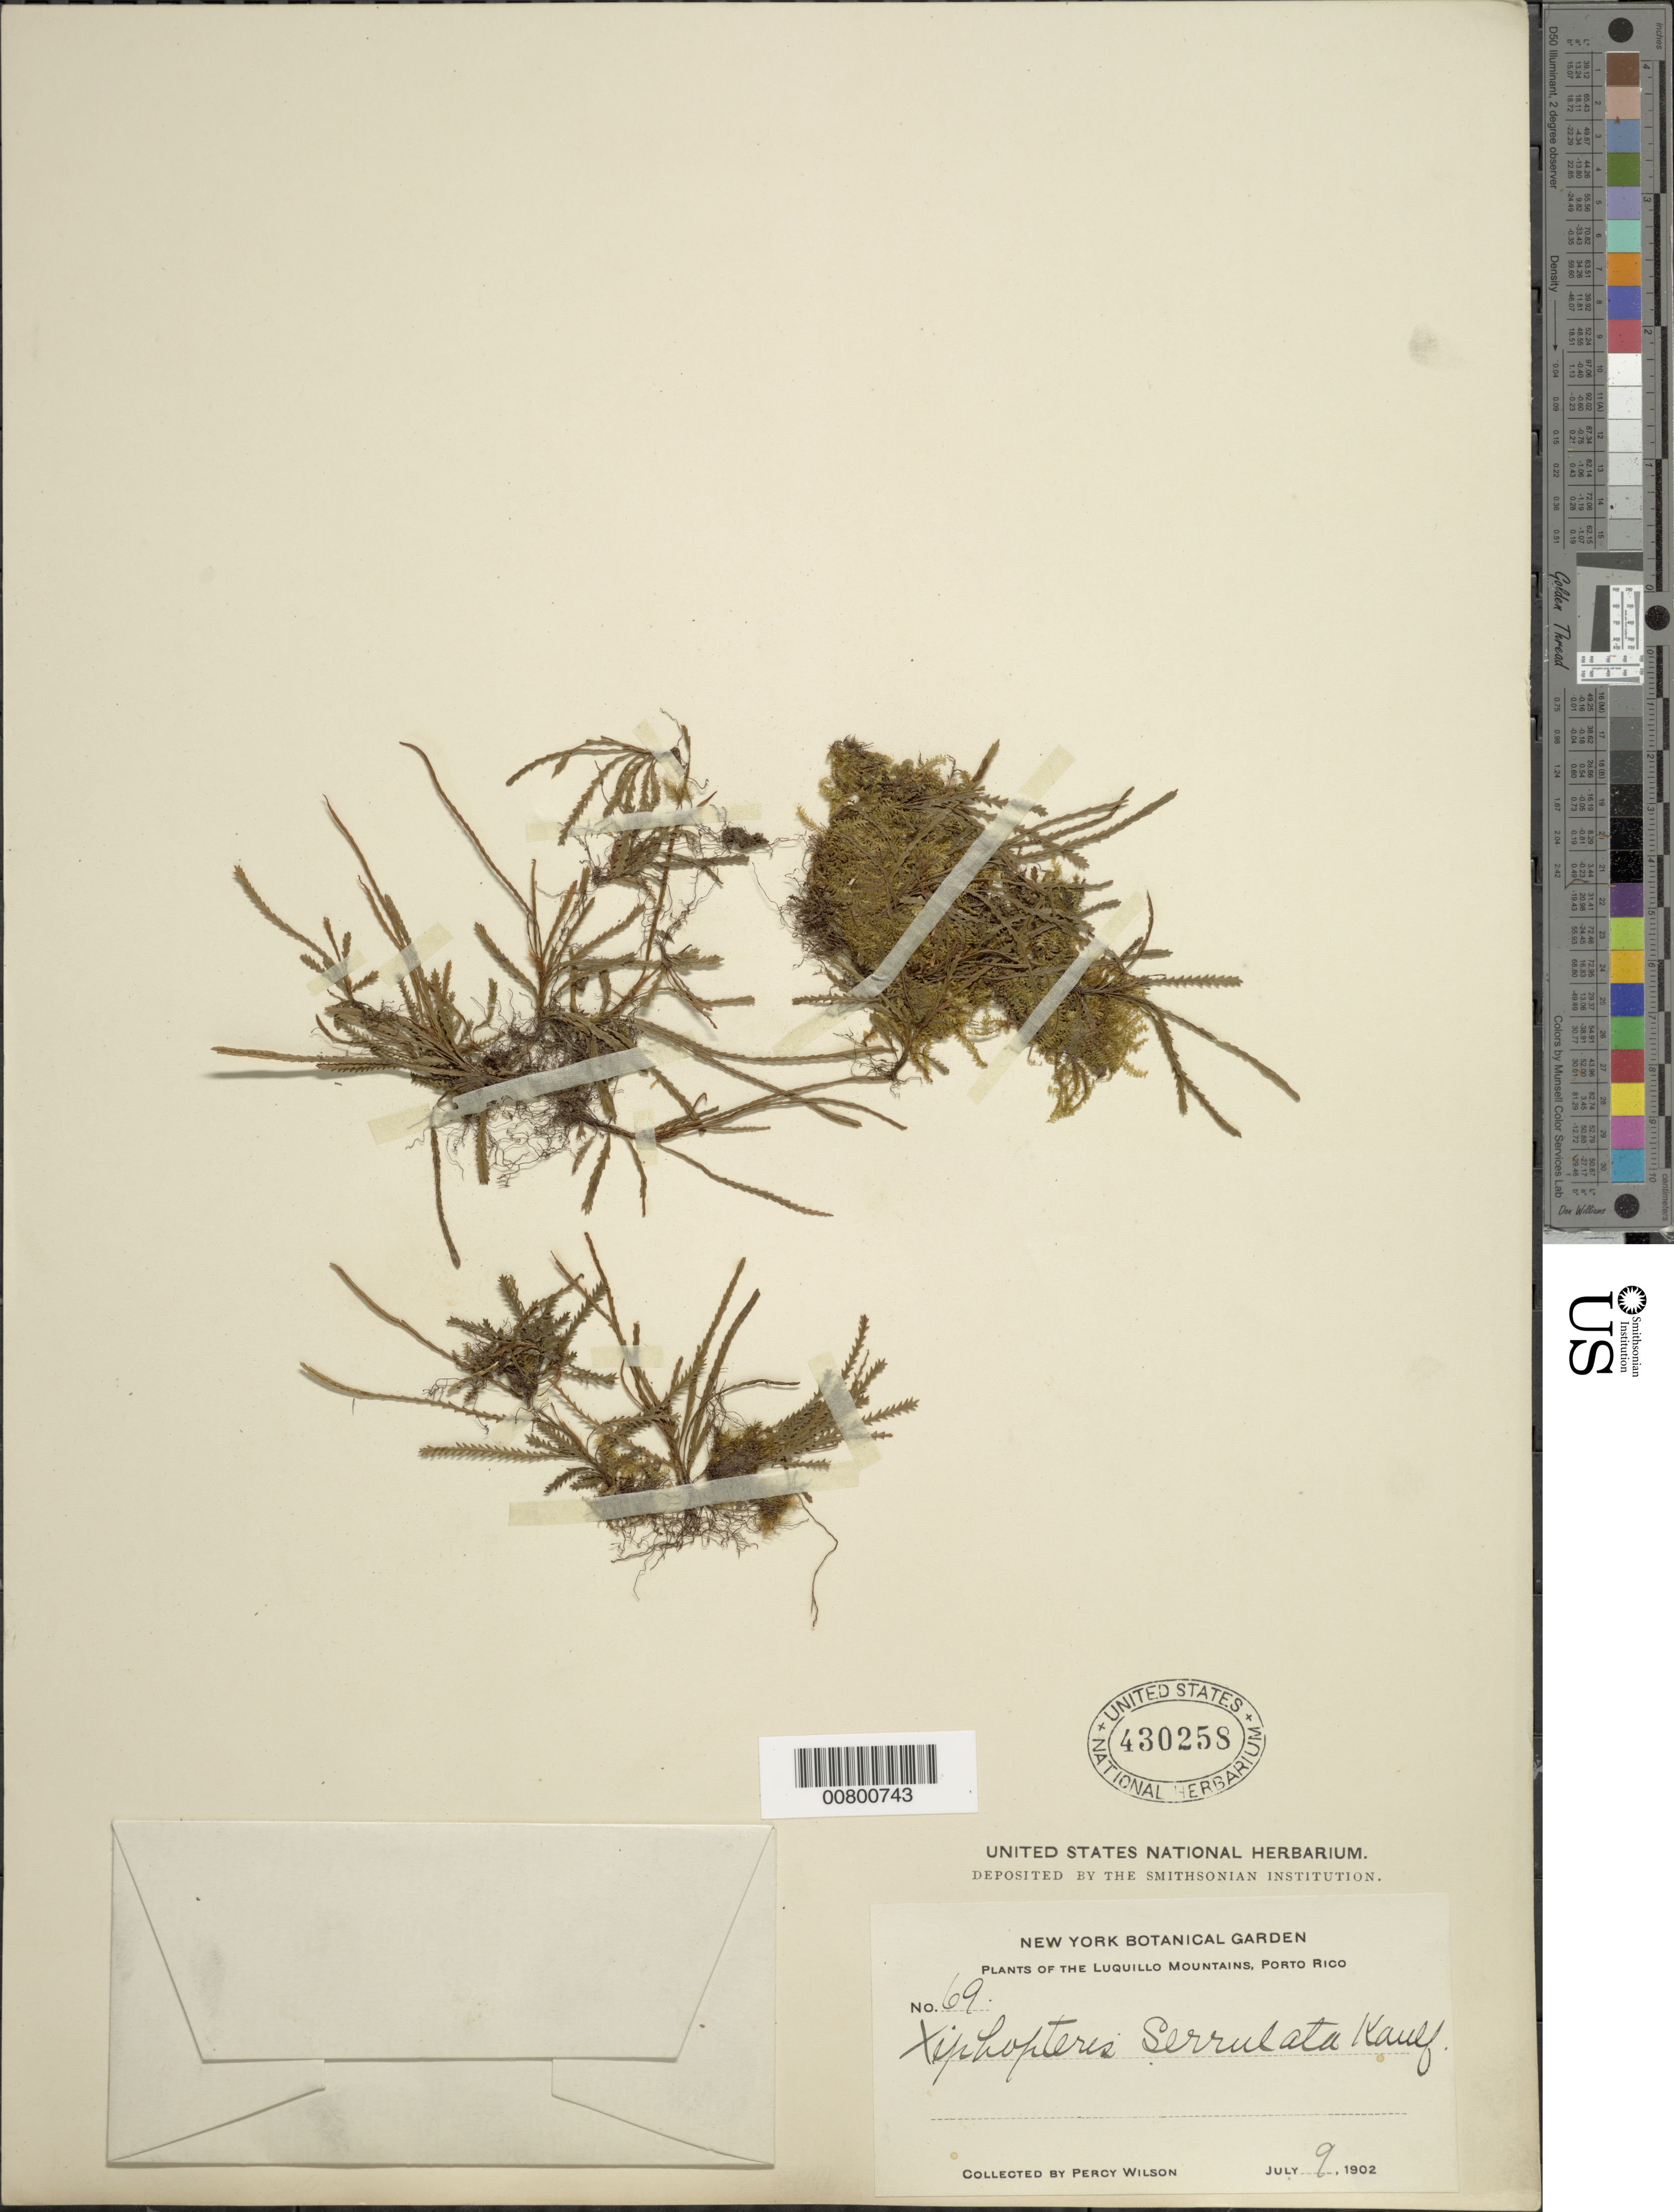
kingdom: Plantae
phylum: Tracheophyta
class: Polypodiopsida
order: Polypodiales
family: Polypodiaceae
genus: Cochlidium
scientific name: Cochlidium serrulatum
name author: (Sw.) L.E. Bishop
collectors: P. Wilson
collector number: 69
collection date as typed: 09 Jul 1902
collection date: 1902-07-09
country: Puerto Rico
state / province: Luquillo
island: Puerto Rico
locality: Luquillo Mts.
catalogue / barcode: US 430258